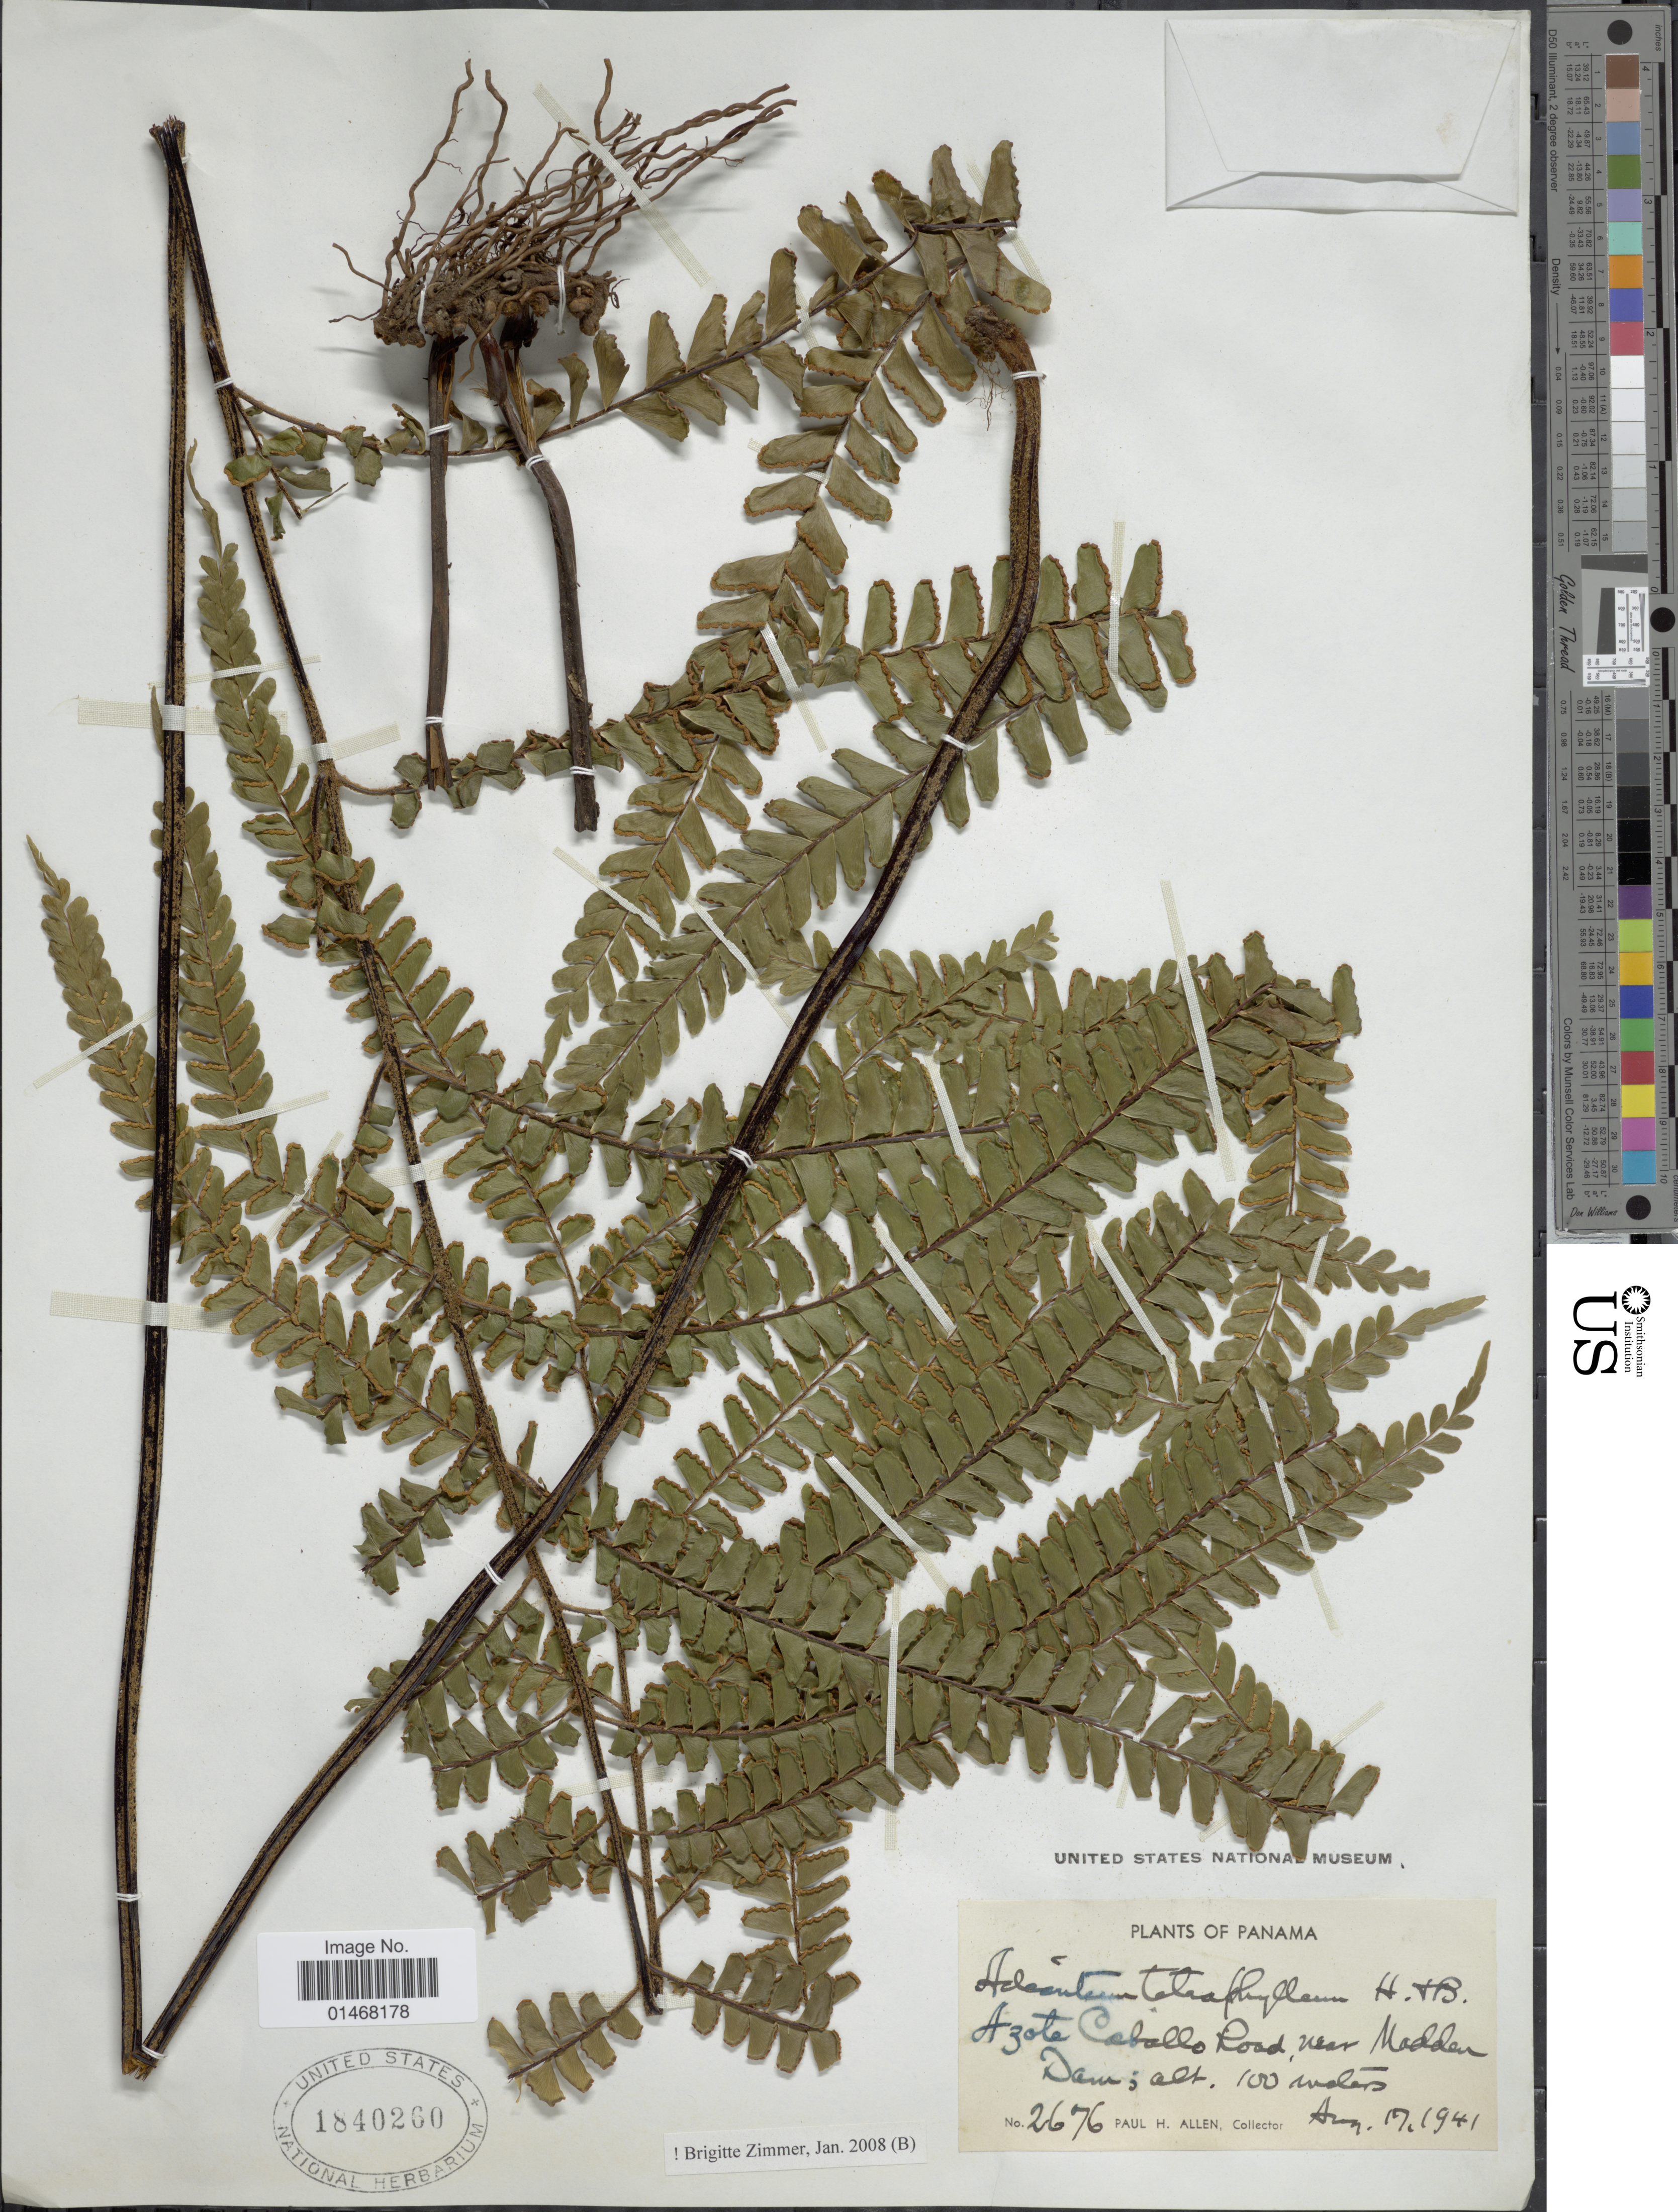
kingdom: Plantae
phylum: Tracheophyta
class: Polypodiopsida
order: Polypodiales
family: Pteridaceae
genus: Adiantum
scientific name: Adiantum tetraphyllum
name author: Humb. & Bonpl. ex Willd.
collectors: P. H. Allen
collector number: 2676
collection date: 1941-08-17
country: Panama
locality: Azota Caballo Road, near Madden Dam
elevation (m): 100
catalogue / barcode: US 1840260